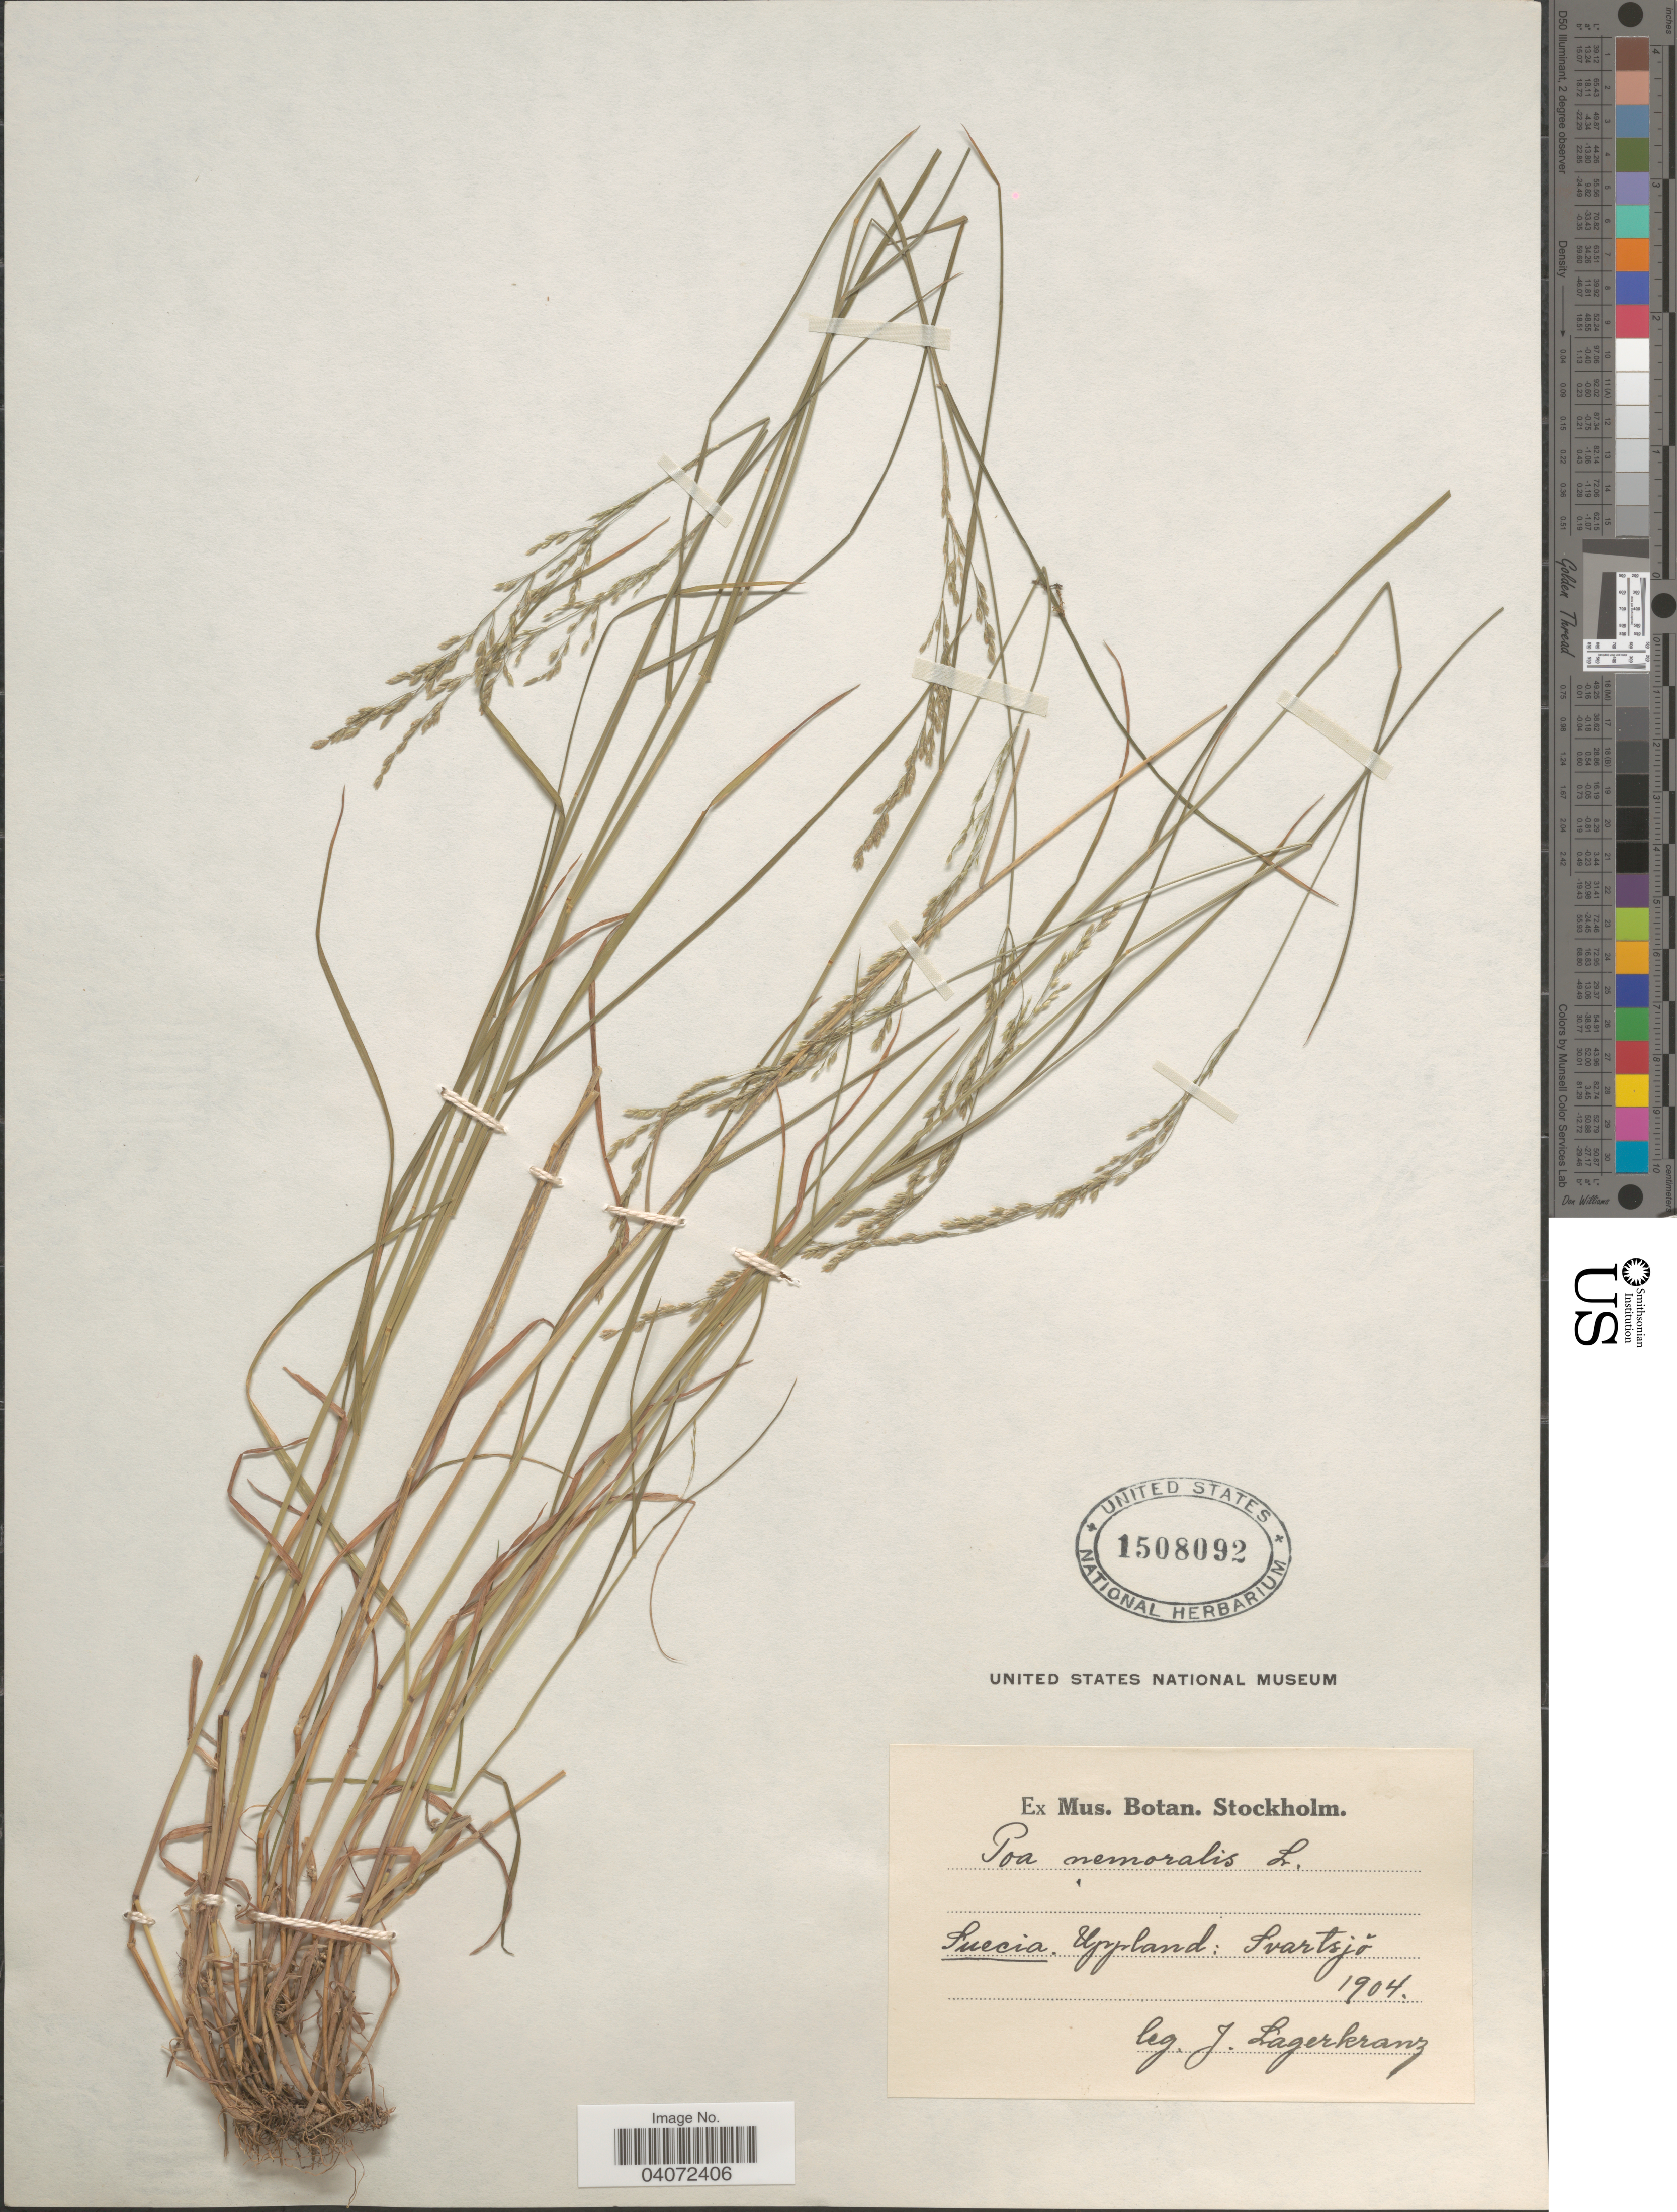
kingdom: Plantae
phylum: Tracheophyta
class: Liliopsida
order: Poales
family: Poaceae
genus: Poa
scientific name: Poa nemoralis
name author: L.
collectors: J. Lagerkranz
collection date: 1904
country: Sweden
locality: Suecia. Uppland: Svartsjŏ.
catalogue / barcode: US 1508092